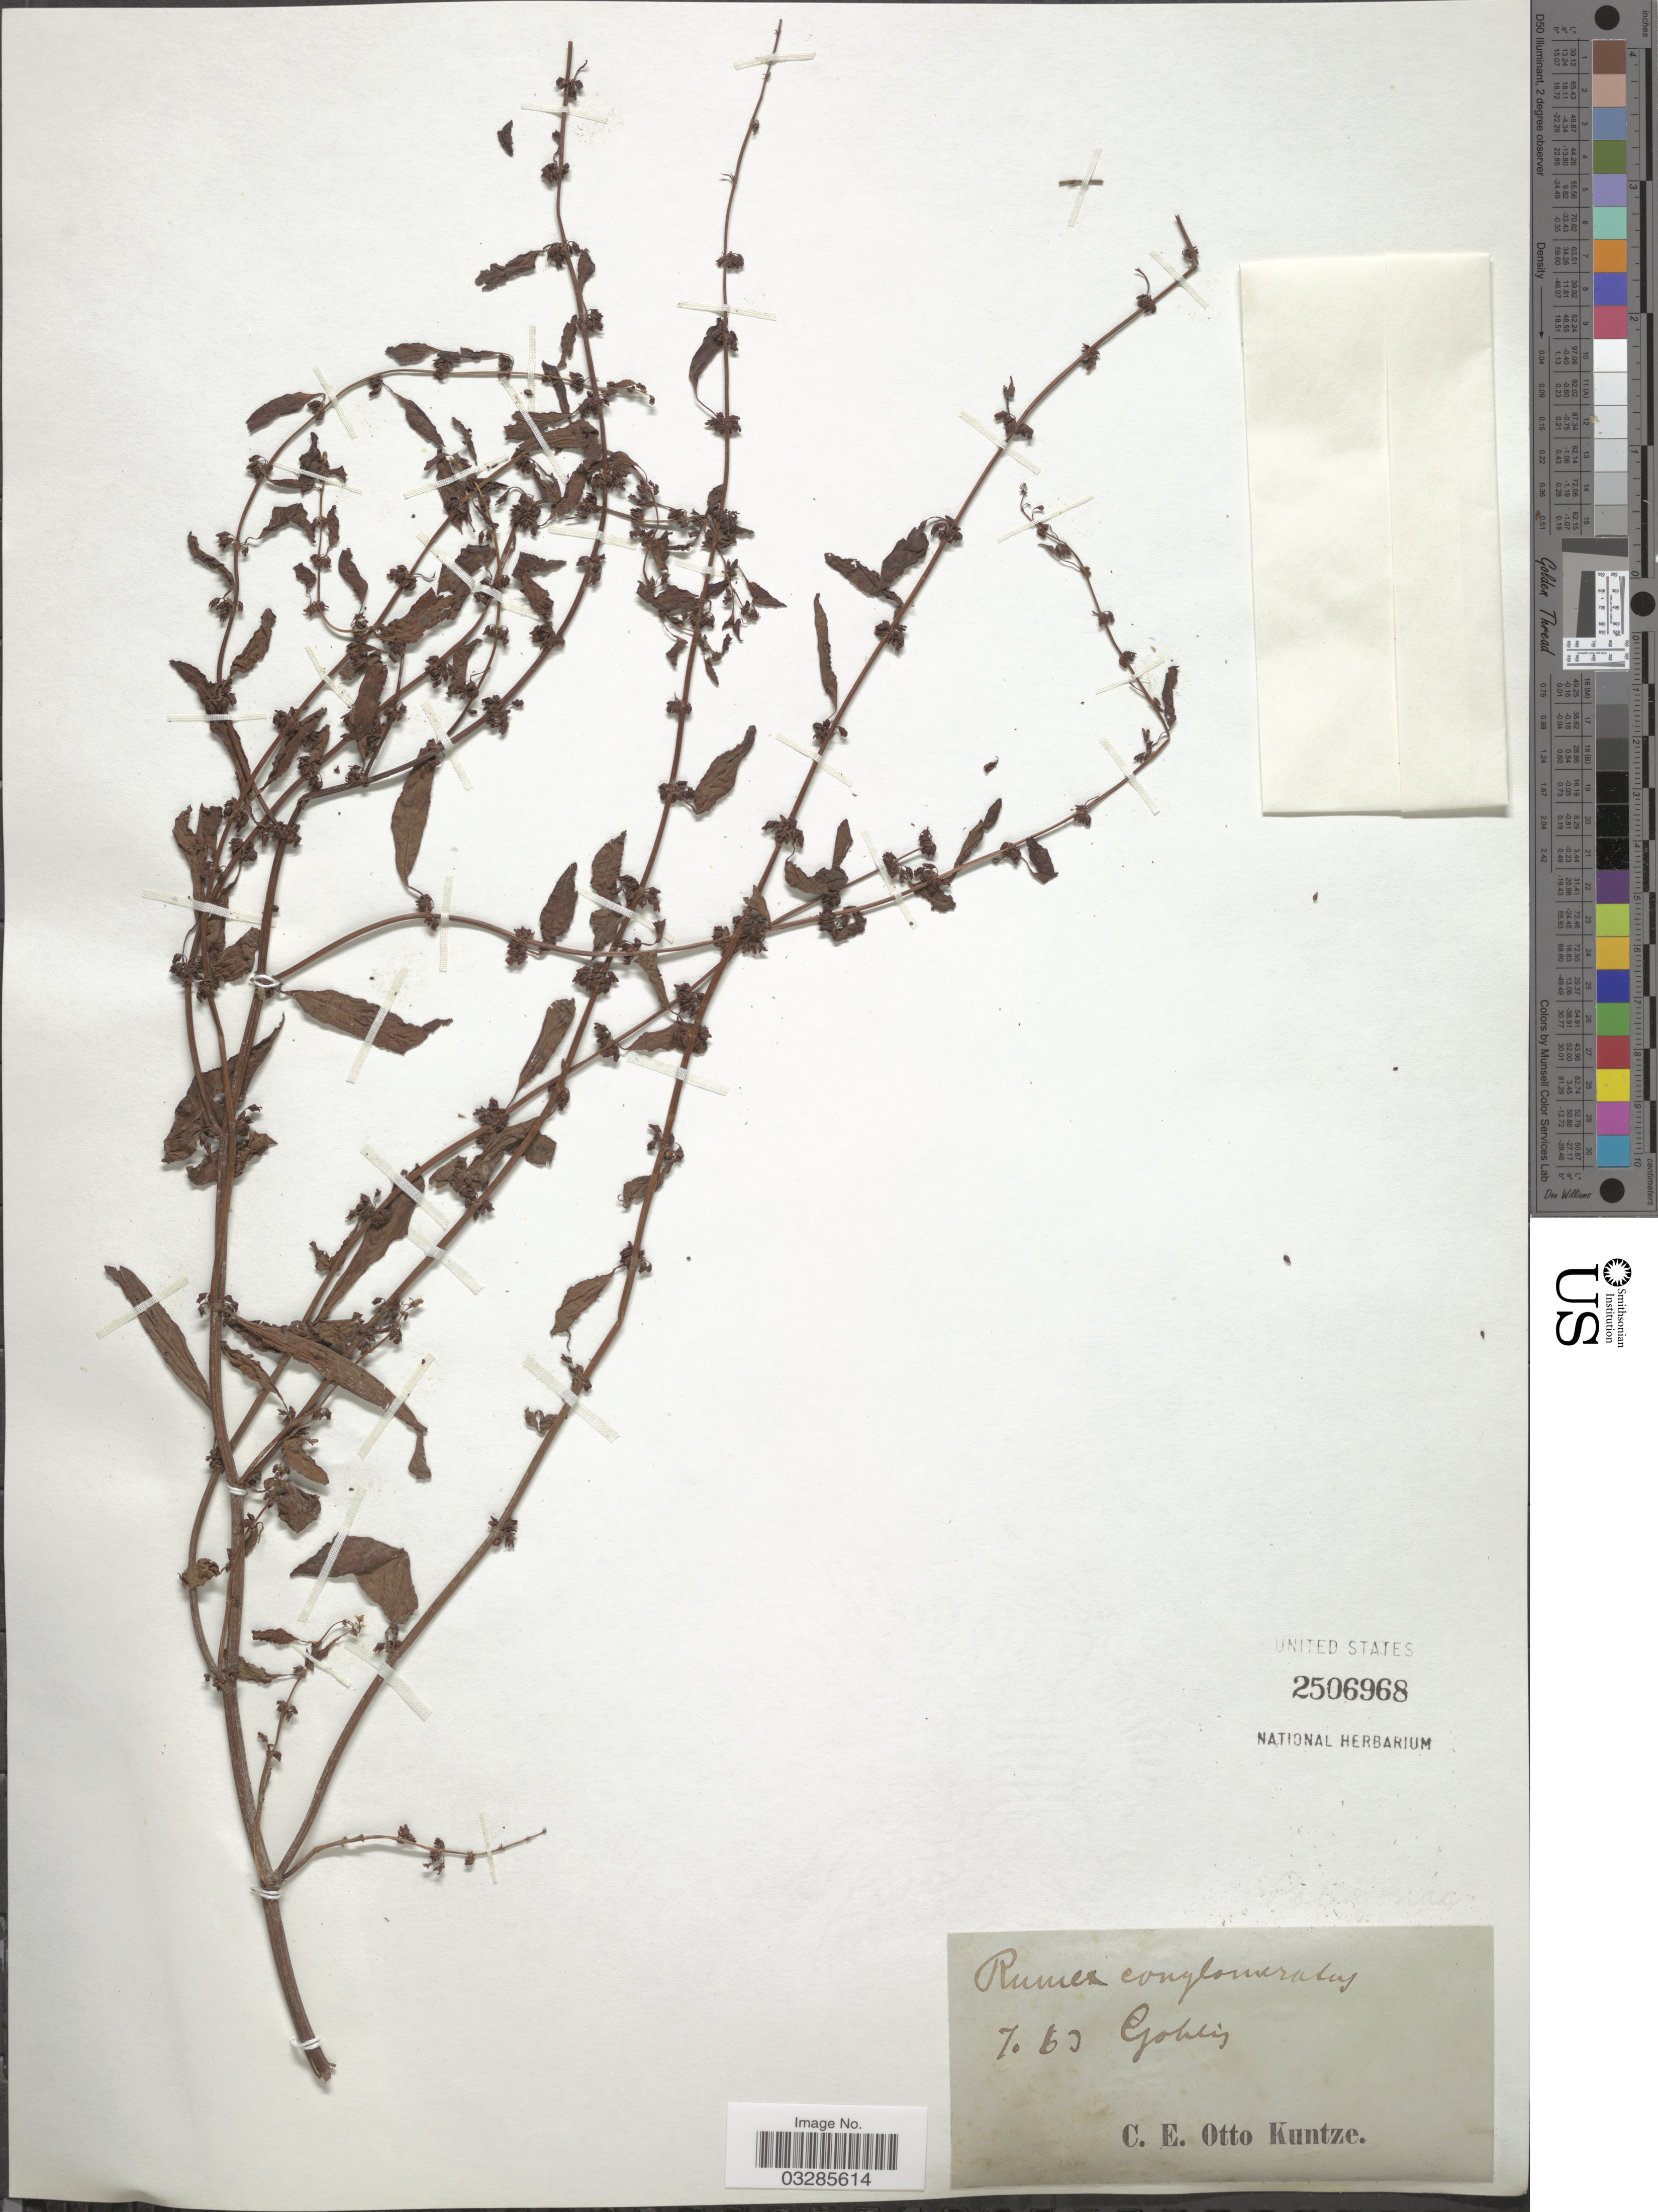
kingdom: Plantae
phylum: Tracheophyta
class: Magnoliopsida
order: Caryophyllales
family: Polygonaceae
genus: Rumex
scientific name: Rumex conglomeratus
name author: Murray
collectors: C.E.O. Kuntze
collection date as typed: Transcribed d/m/y: /7/63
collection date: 1863-07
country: Germany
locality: Gohlis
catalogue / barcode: US 2506968